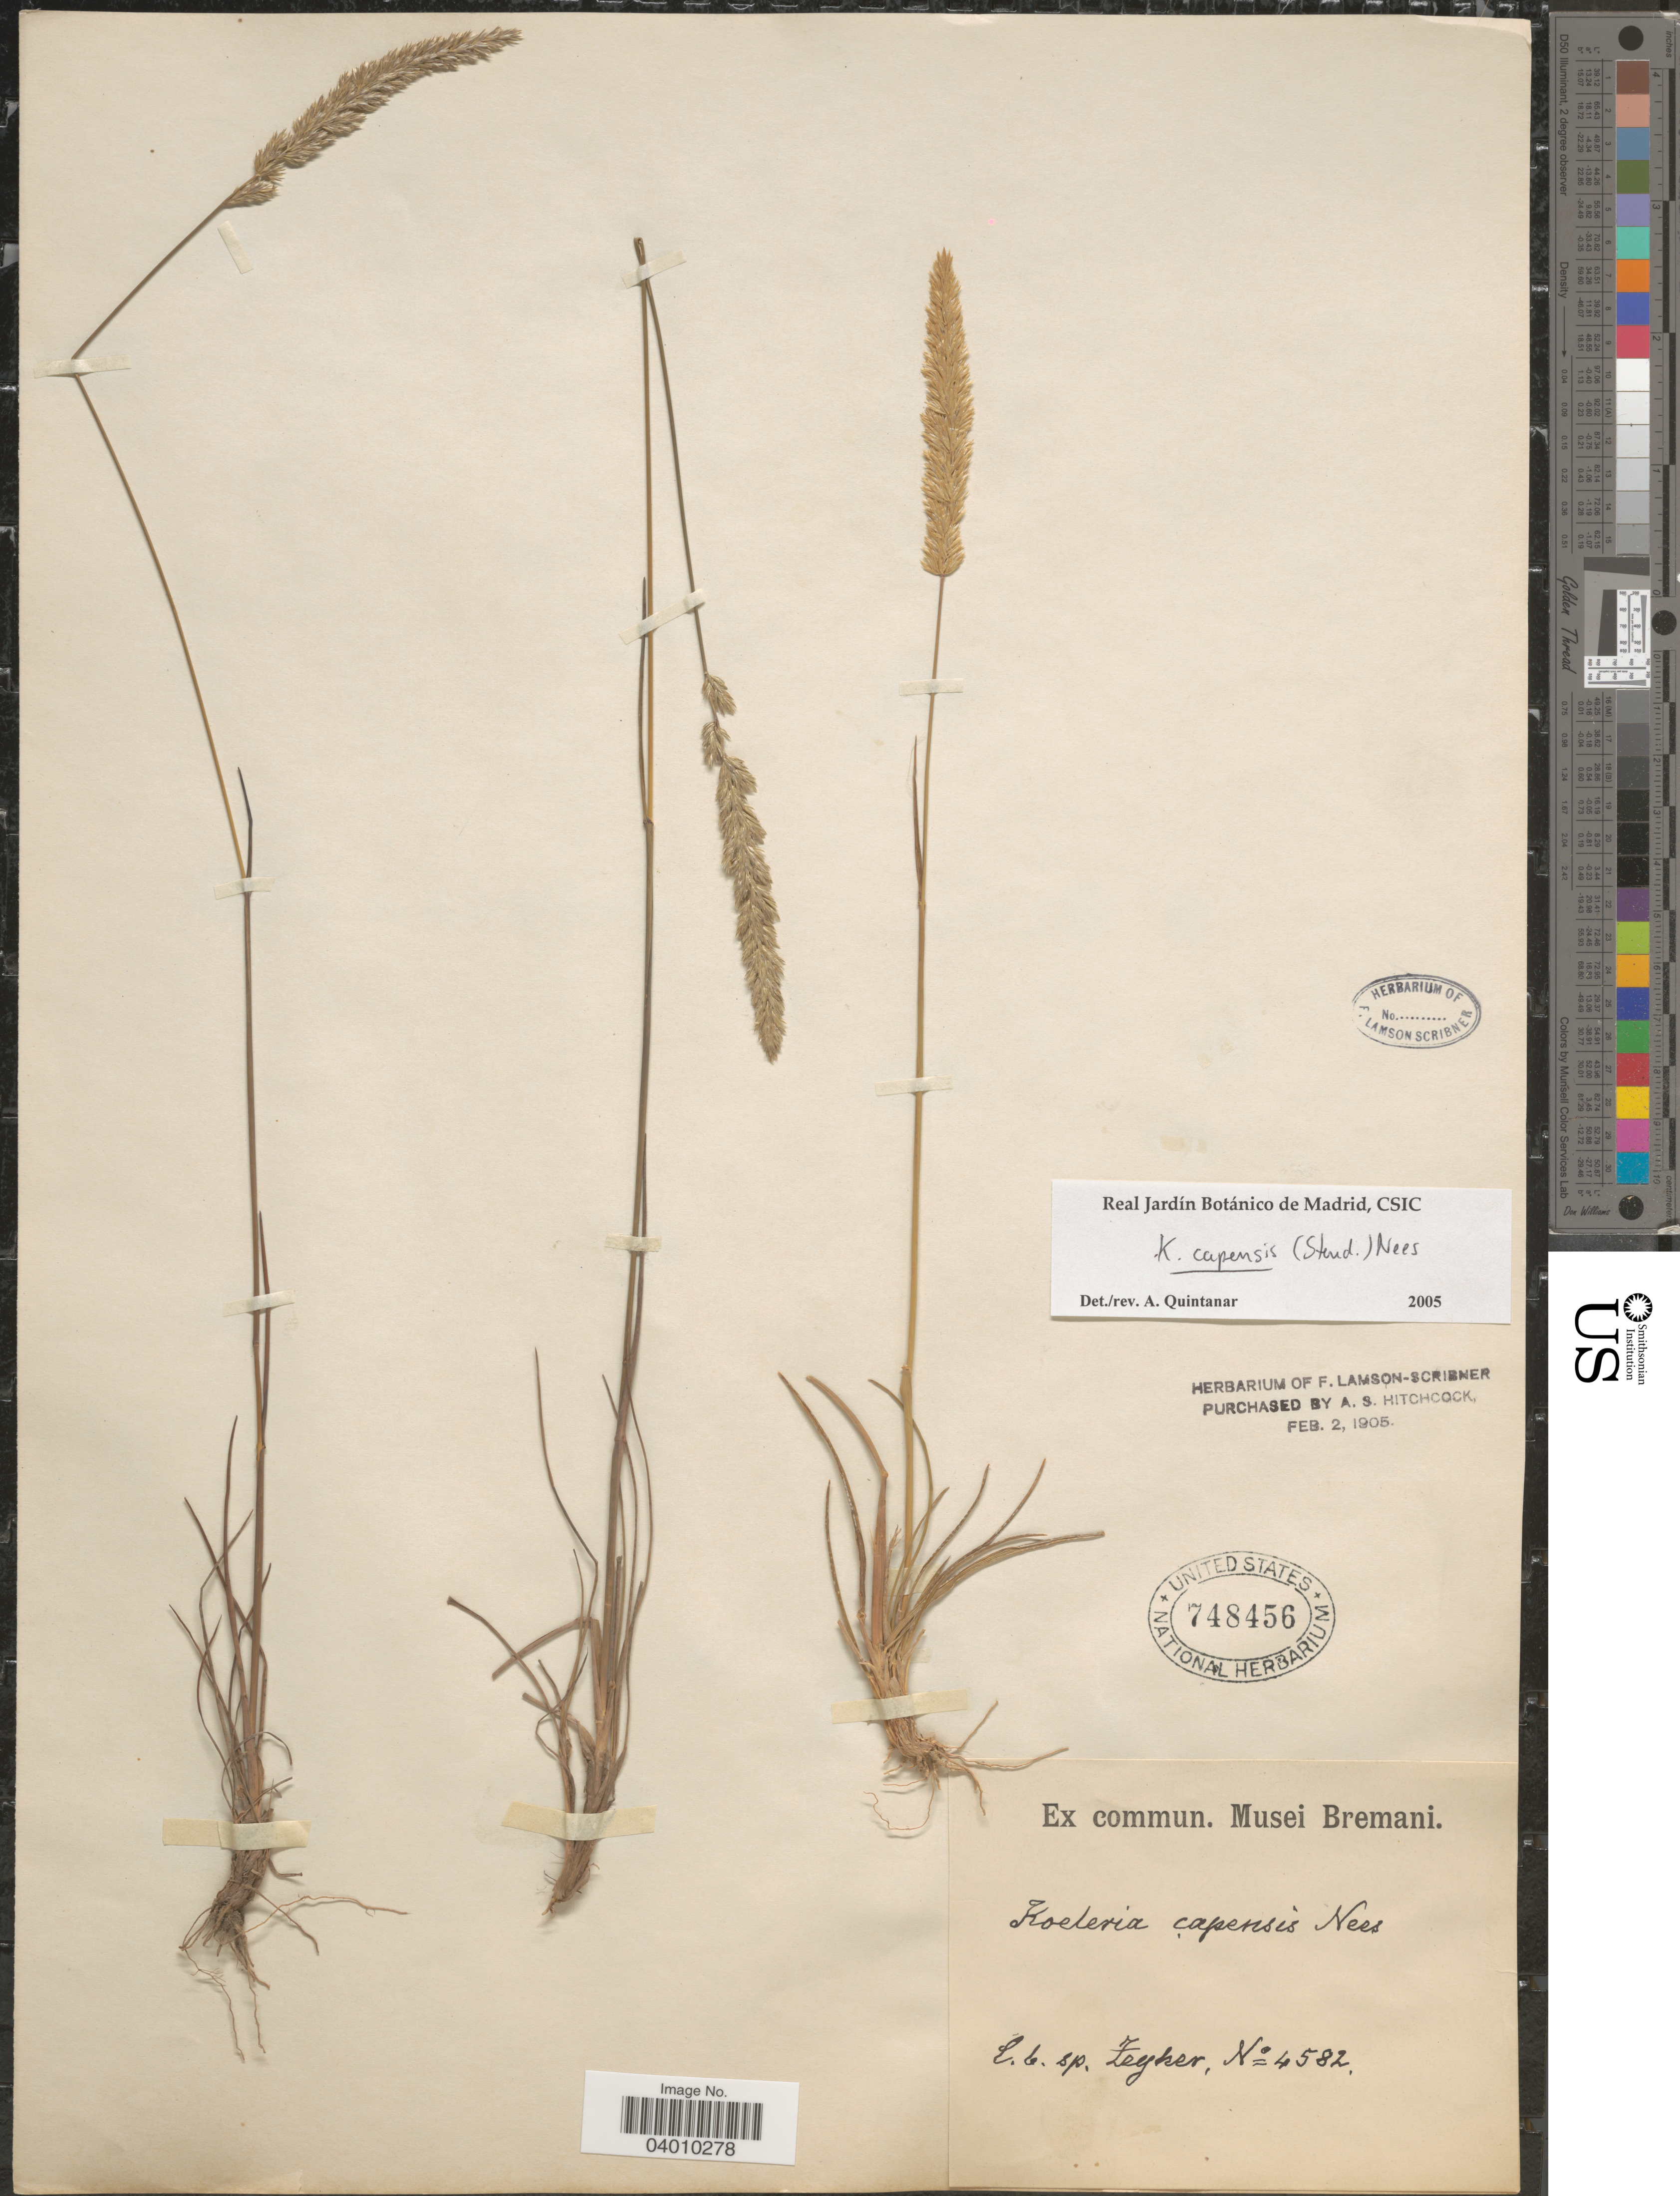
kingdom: Plantae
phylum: Tracheophyta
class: Liliopsida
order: Poales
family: Poaceae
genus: Koeleria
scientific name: Koeleria capensis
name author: (Steud.) Nees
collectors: -. Zeyher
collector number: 4582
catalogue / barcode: US 748456